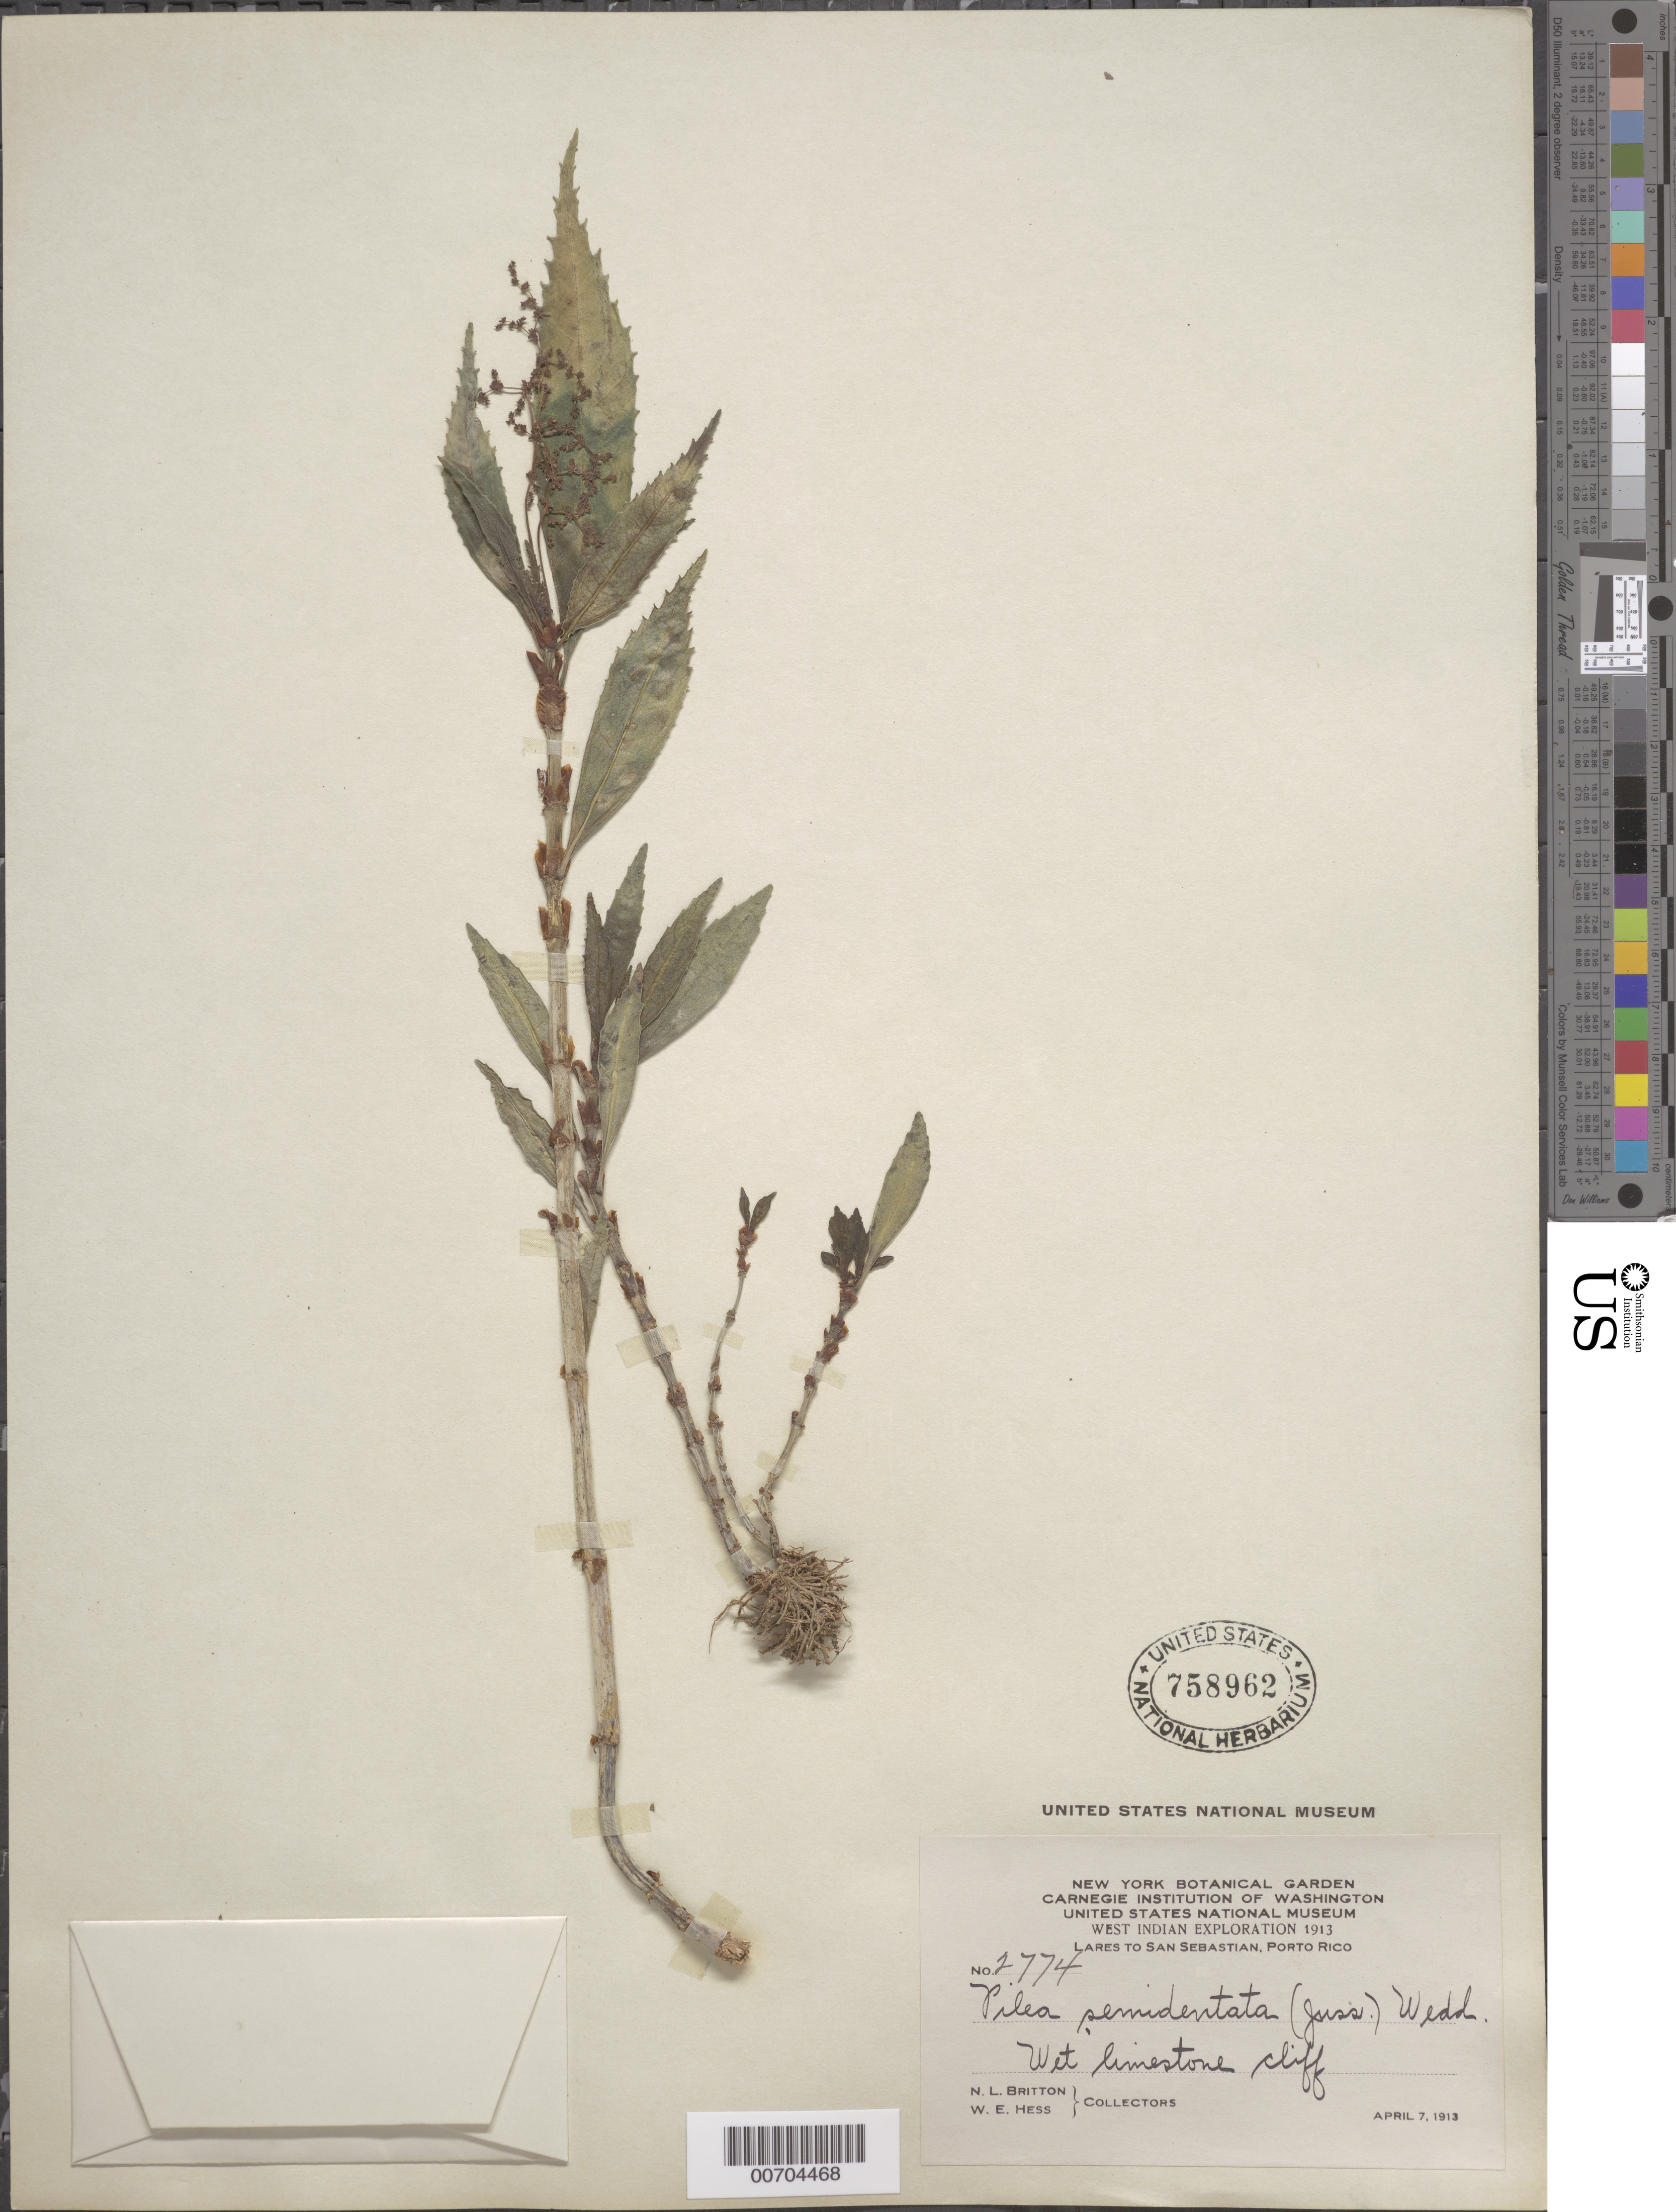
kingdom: Plantae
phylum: Tracheophyta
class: Magnoliopsida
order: Rosales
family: Urticaceae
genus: Pilea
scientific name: Pilea semidentata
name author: (Juss. ex Poir.) Wedd.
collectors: N. Britton & J. A. Shafer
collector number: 2774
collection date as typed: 07 Apr 1913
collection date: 1913-04-07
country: Puerto Rico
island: Greater Antilles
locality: Lares to San Sebastian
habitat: Wet limestone cliff.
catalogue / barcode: US 758962